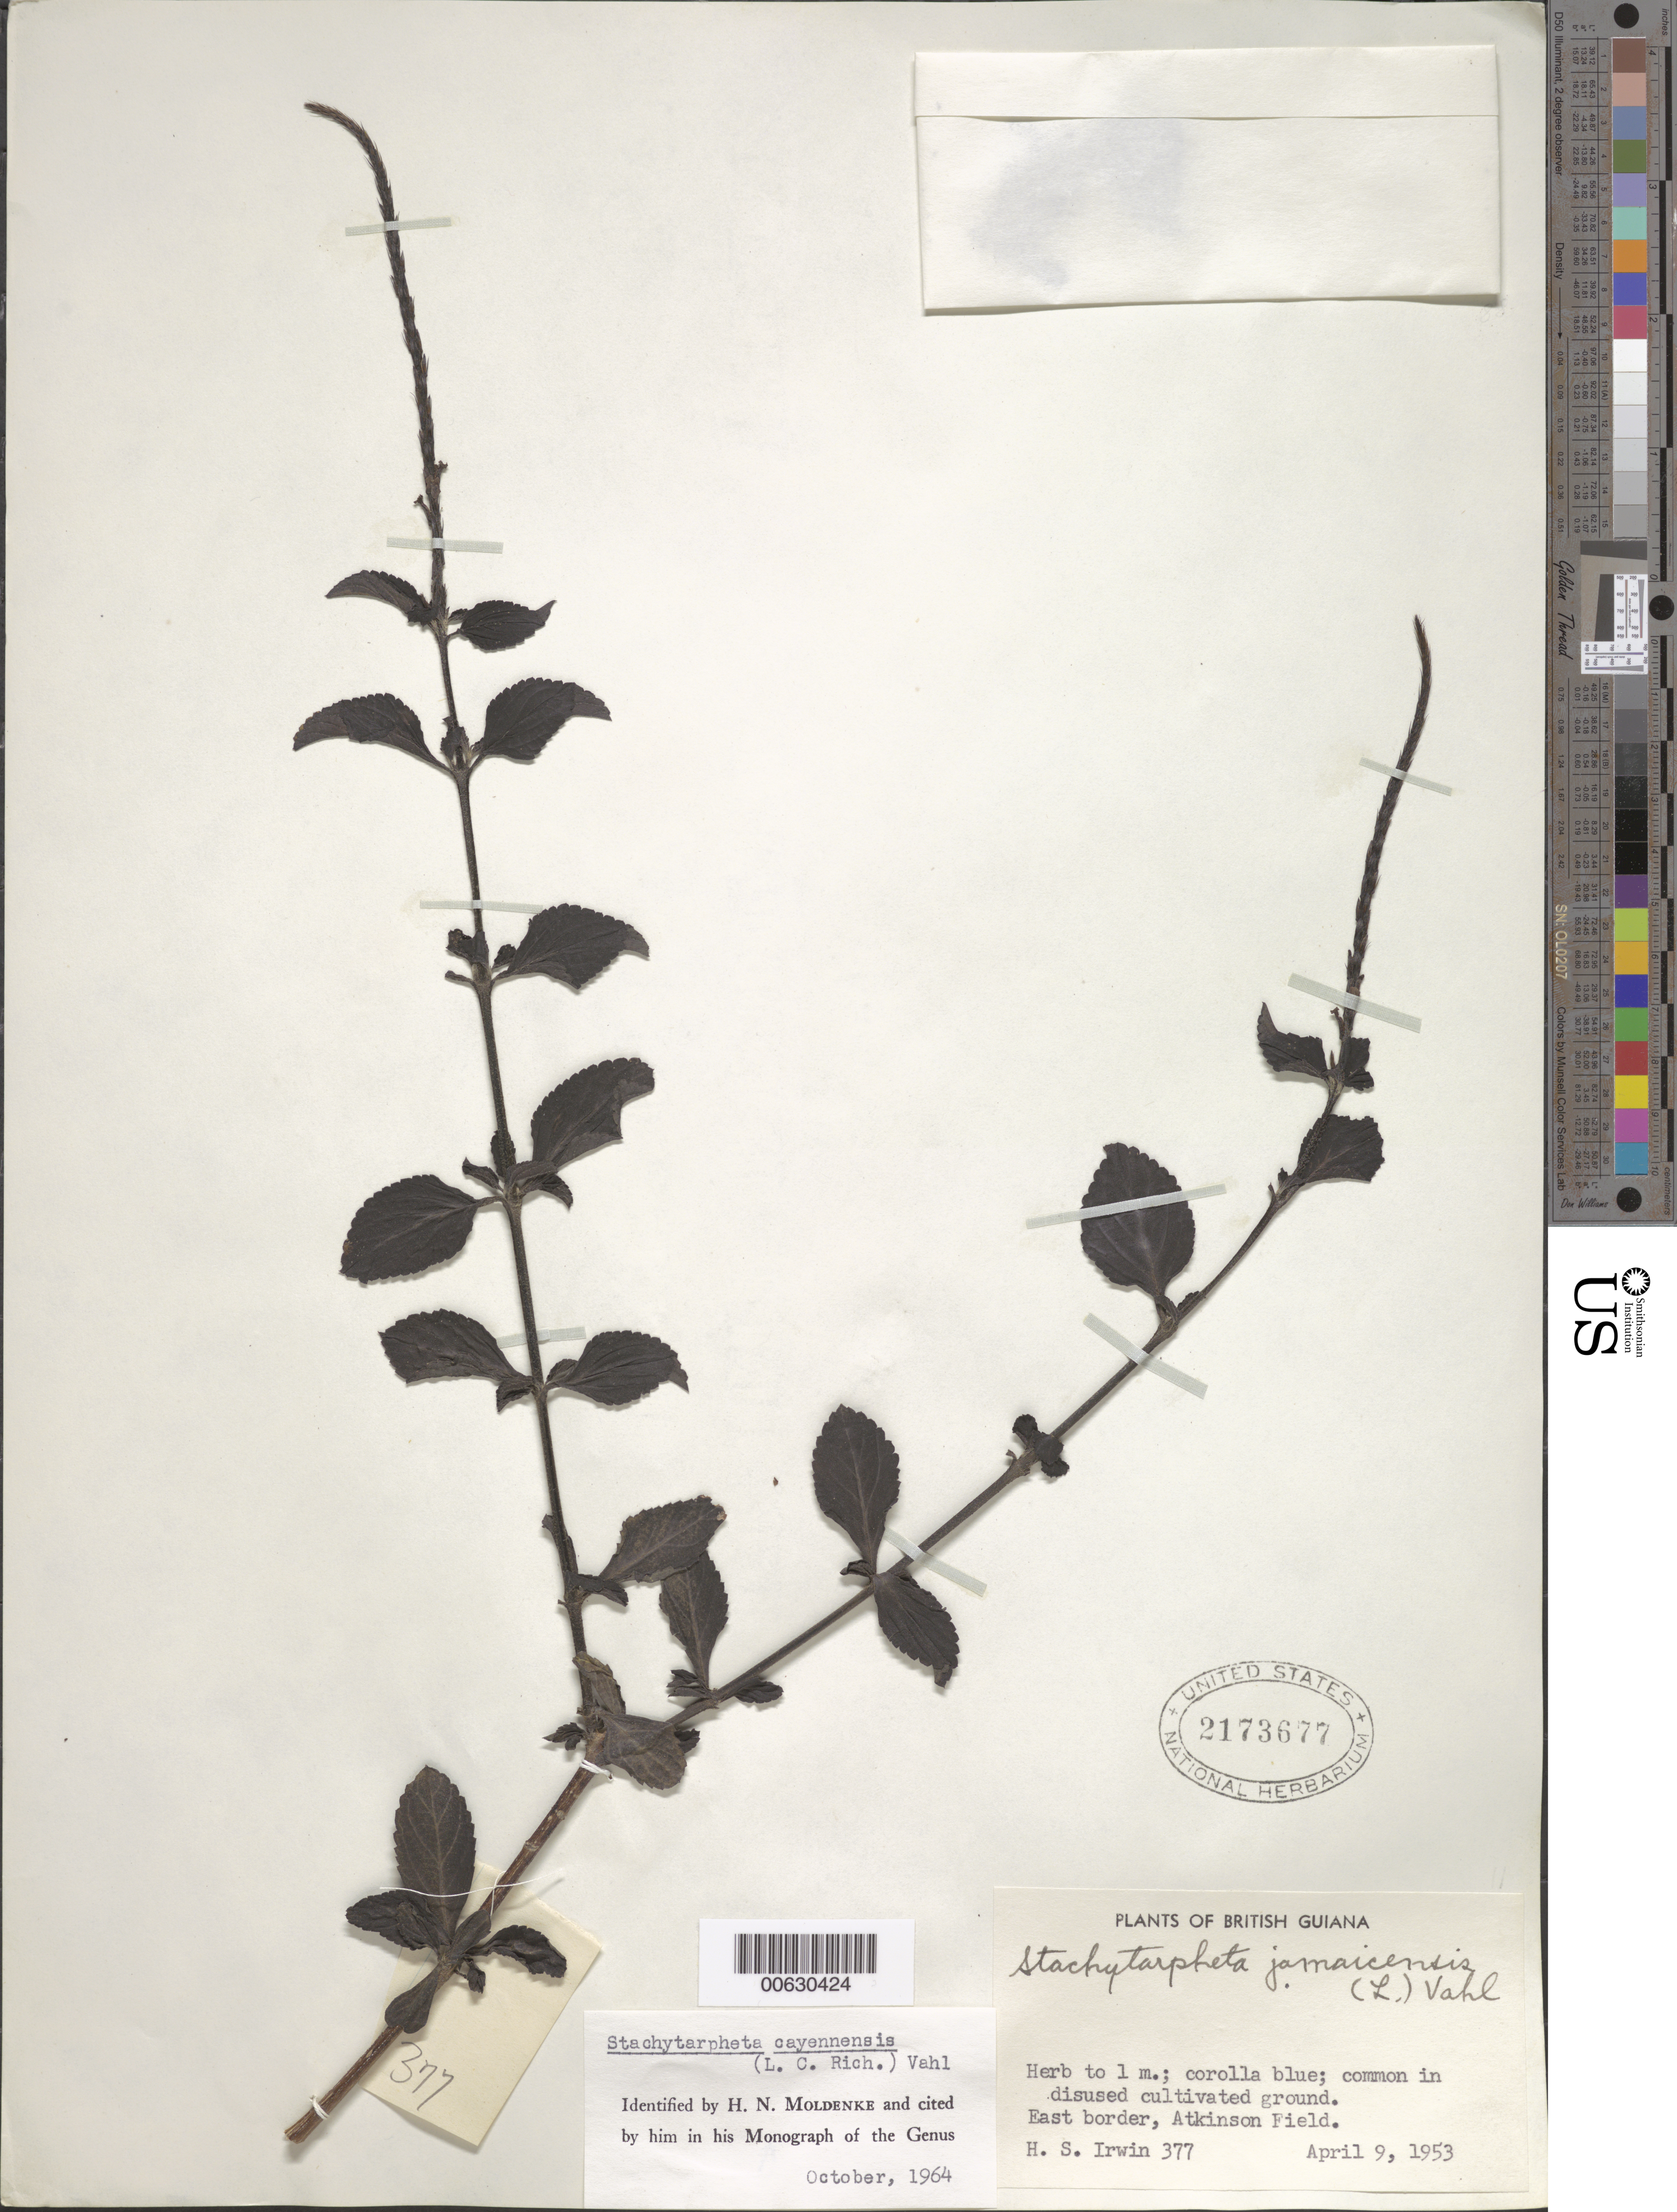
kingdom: Plantae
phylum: Tracheophyta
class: Magnoliopsida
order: Lamiales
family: Verbenaceae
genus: Stachytarpheta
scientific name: Stachytarpheta cayennensis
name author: (Rich.) Vahl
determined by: Moldenke, H. N.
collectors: H. Irwin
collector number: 377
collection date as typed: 9-Apr-53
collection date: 1953-04-09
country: Guyana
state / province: Demerara-Mahaica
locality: Atkinson Field, E border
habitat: Disused cultivated ground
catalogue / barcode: US 2173677